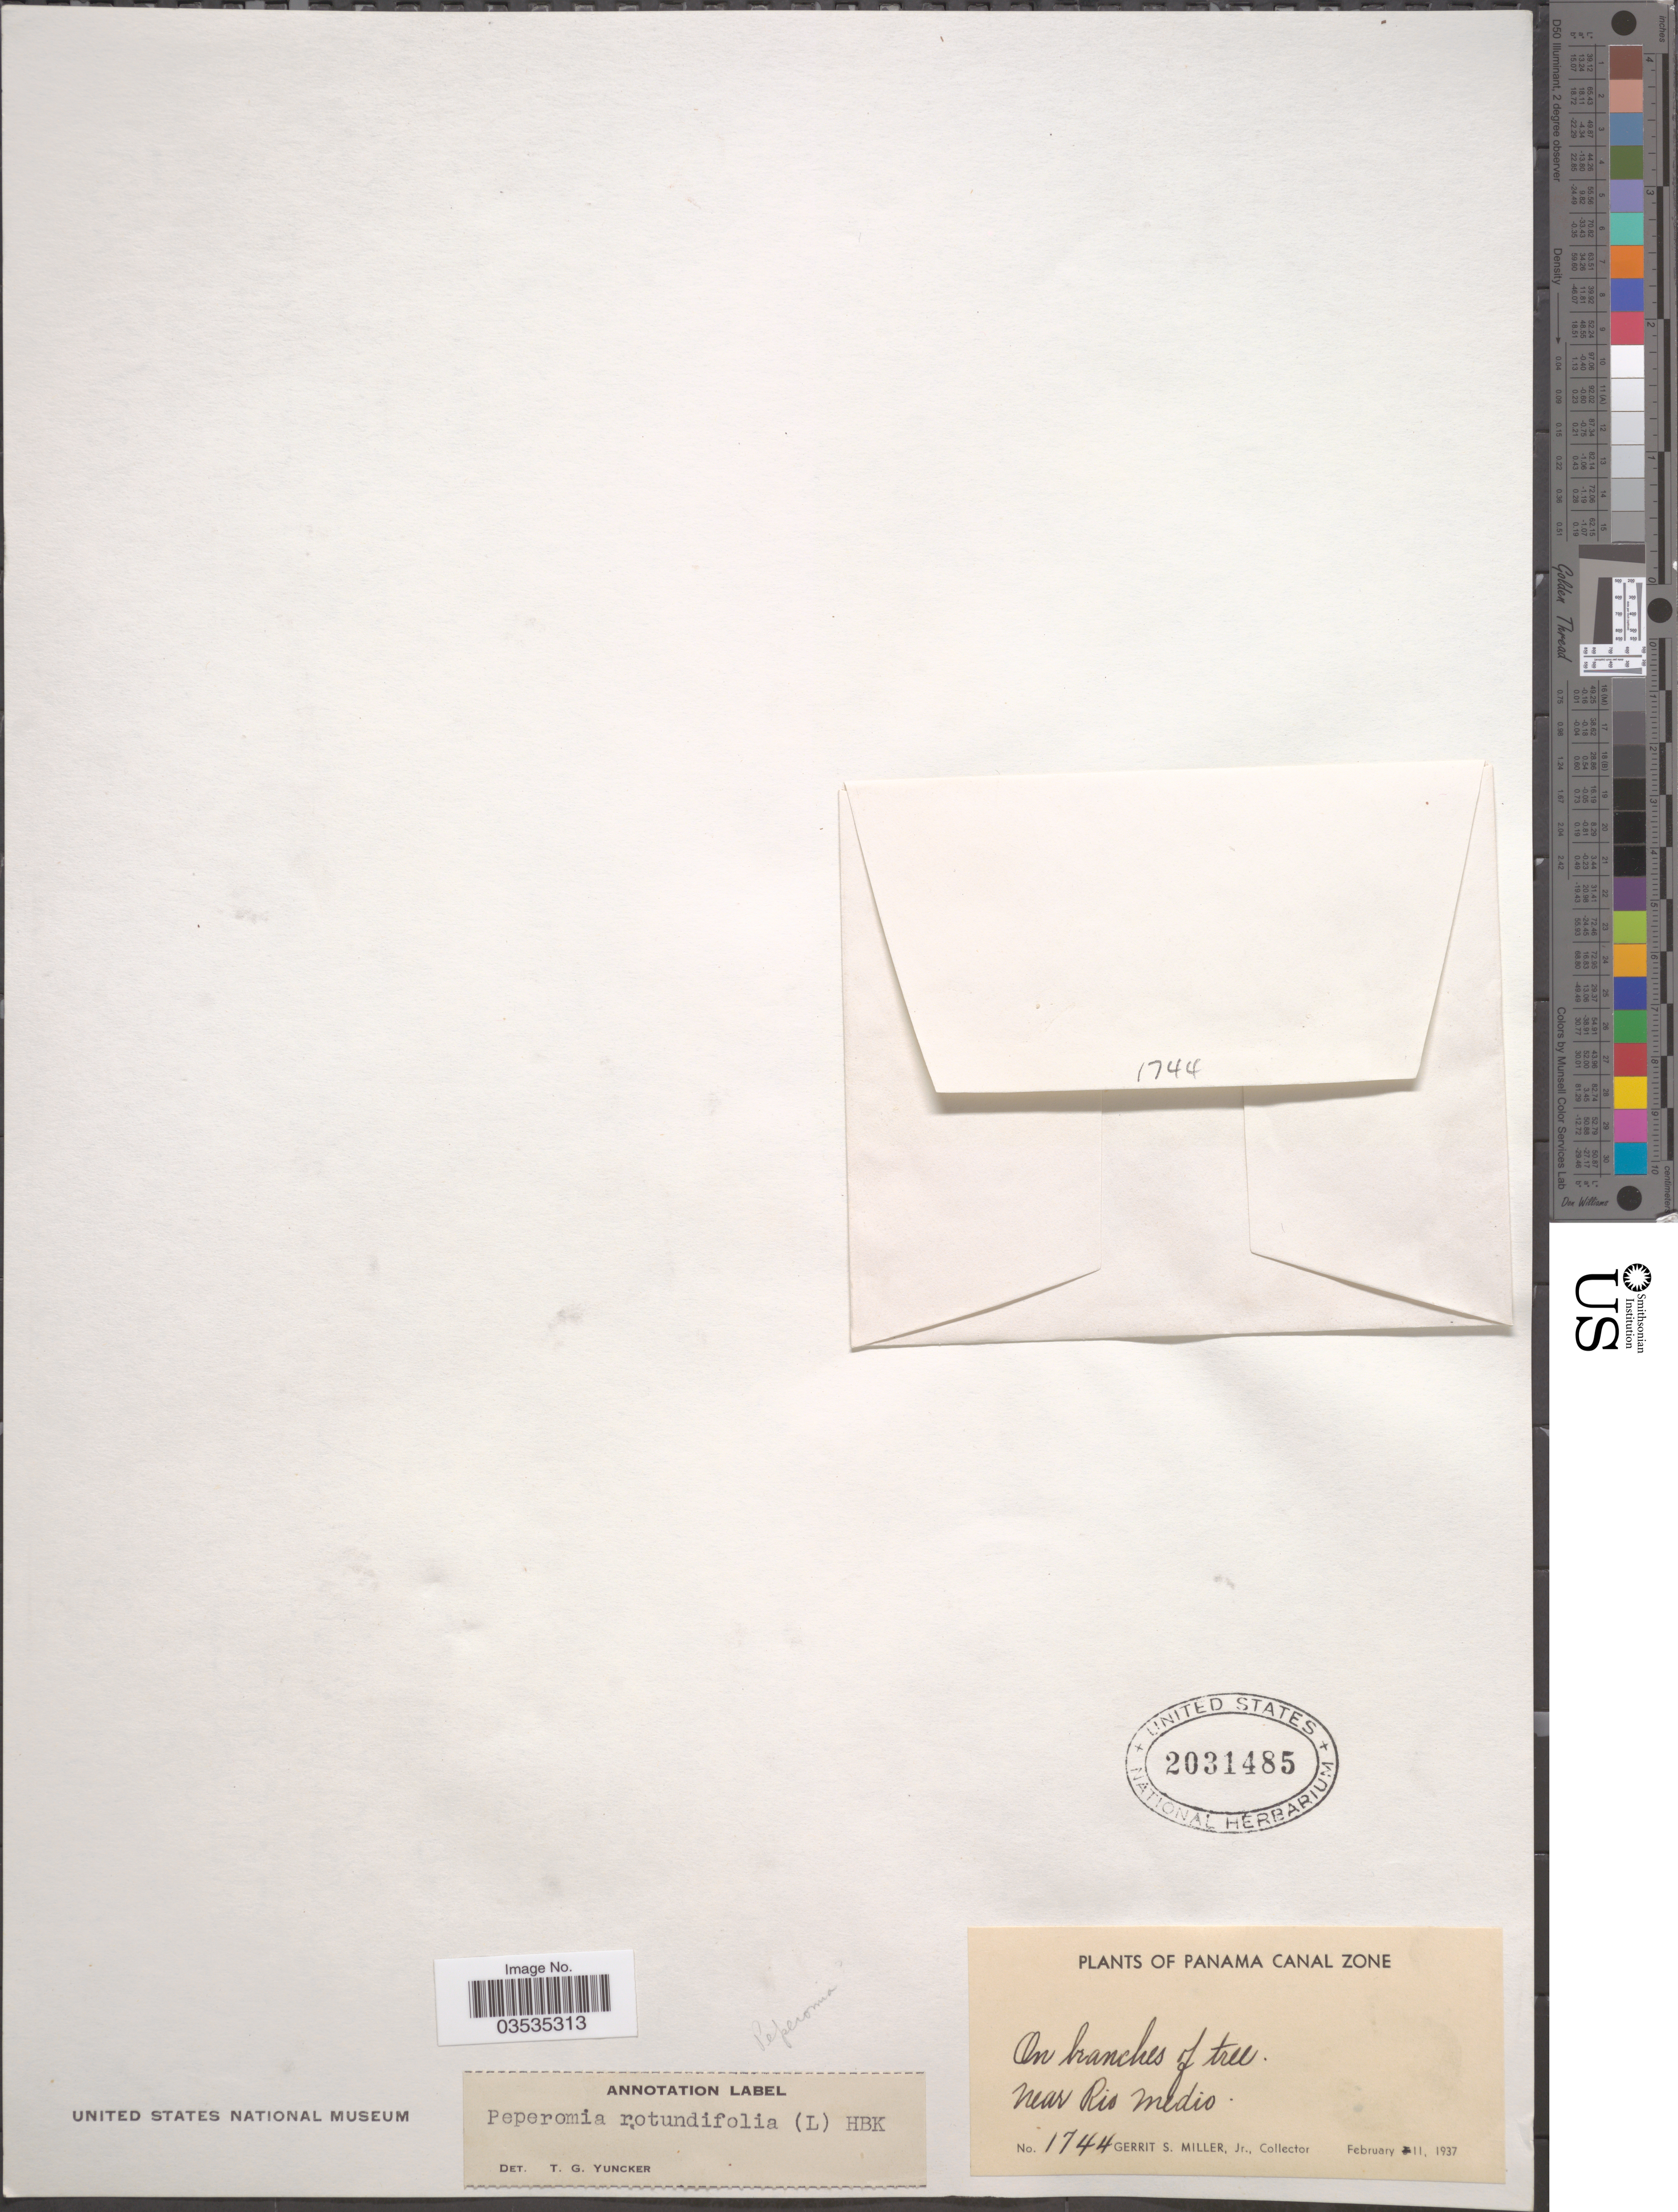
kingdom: Plantae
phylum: Tracheophyta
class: Magnoliopsida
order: Piperales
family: Piperaceae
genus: Peperomia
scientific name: Peperomia rotundifolia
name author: (L.) Kunth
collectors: G. S. Miller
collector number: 1744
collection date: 1937-02-11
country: Panama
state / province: Colón / Panamá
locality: Panama Canal Zone. Near Rio Medio.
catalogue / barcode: US 2031485